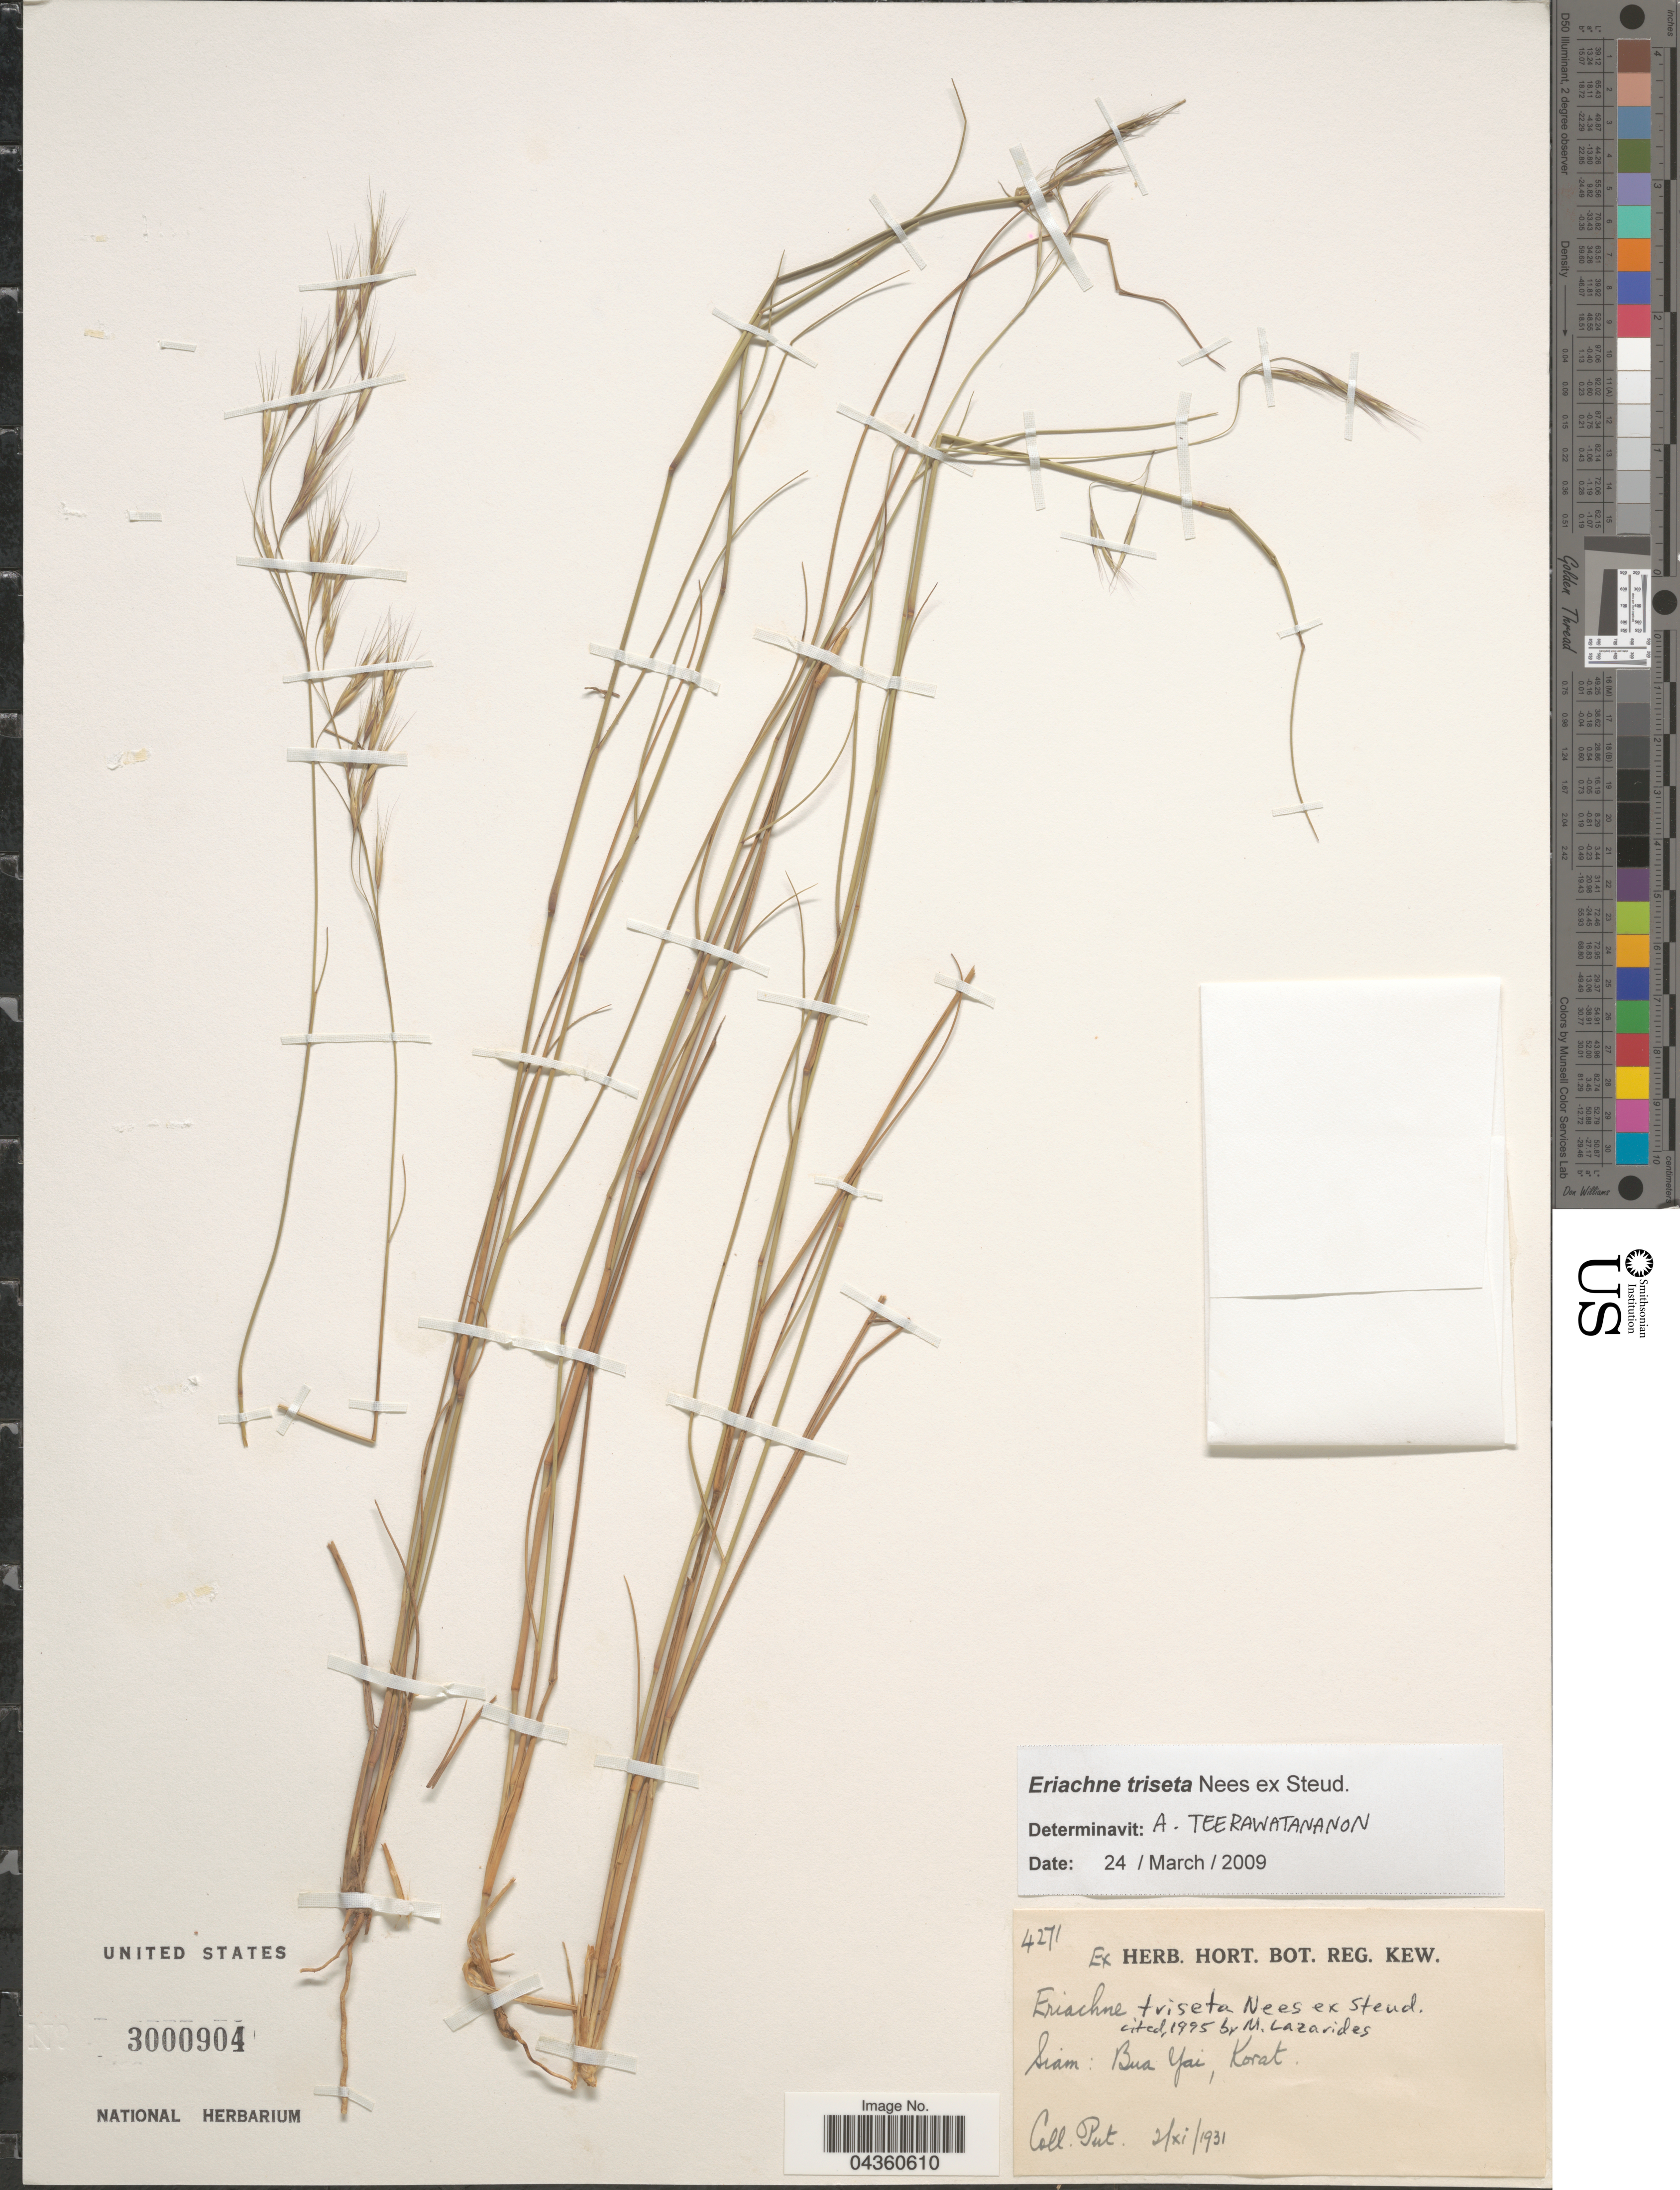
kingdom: Plantae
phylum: Tracheophyta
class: Liliopsida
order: Poales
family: Poaceae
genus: Eriachne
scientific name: Eriachne triseta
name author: Nees ex Steud.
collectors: -. Put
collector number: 4271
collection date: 1931-11-02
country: Thailand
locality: Siam: Bua Yai, Korat.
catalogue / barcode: US 3000904